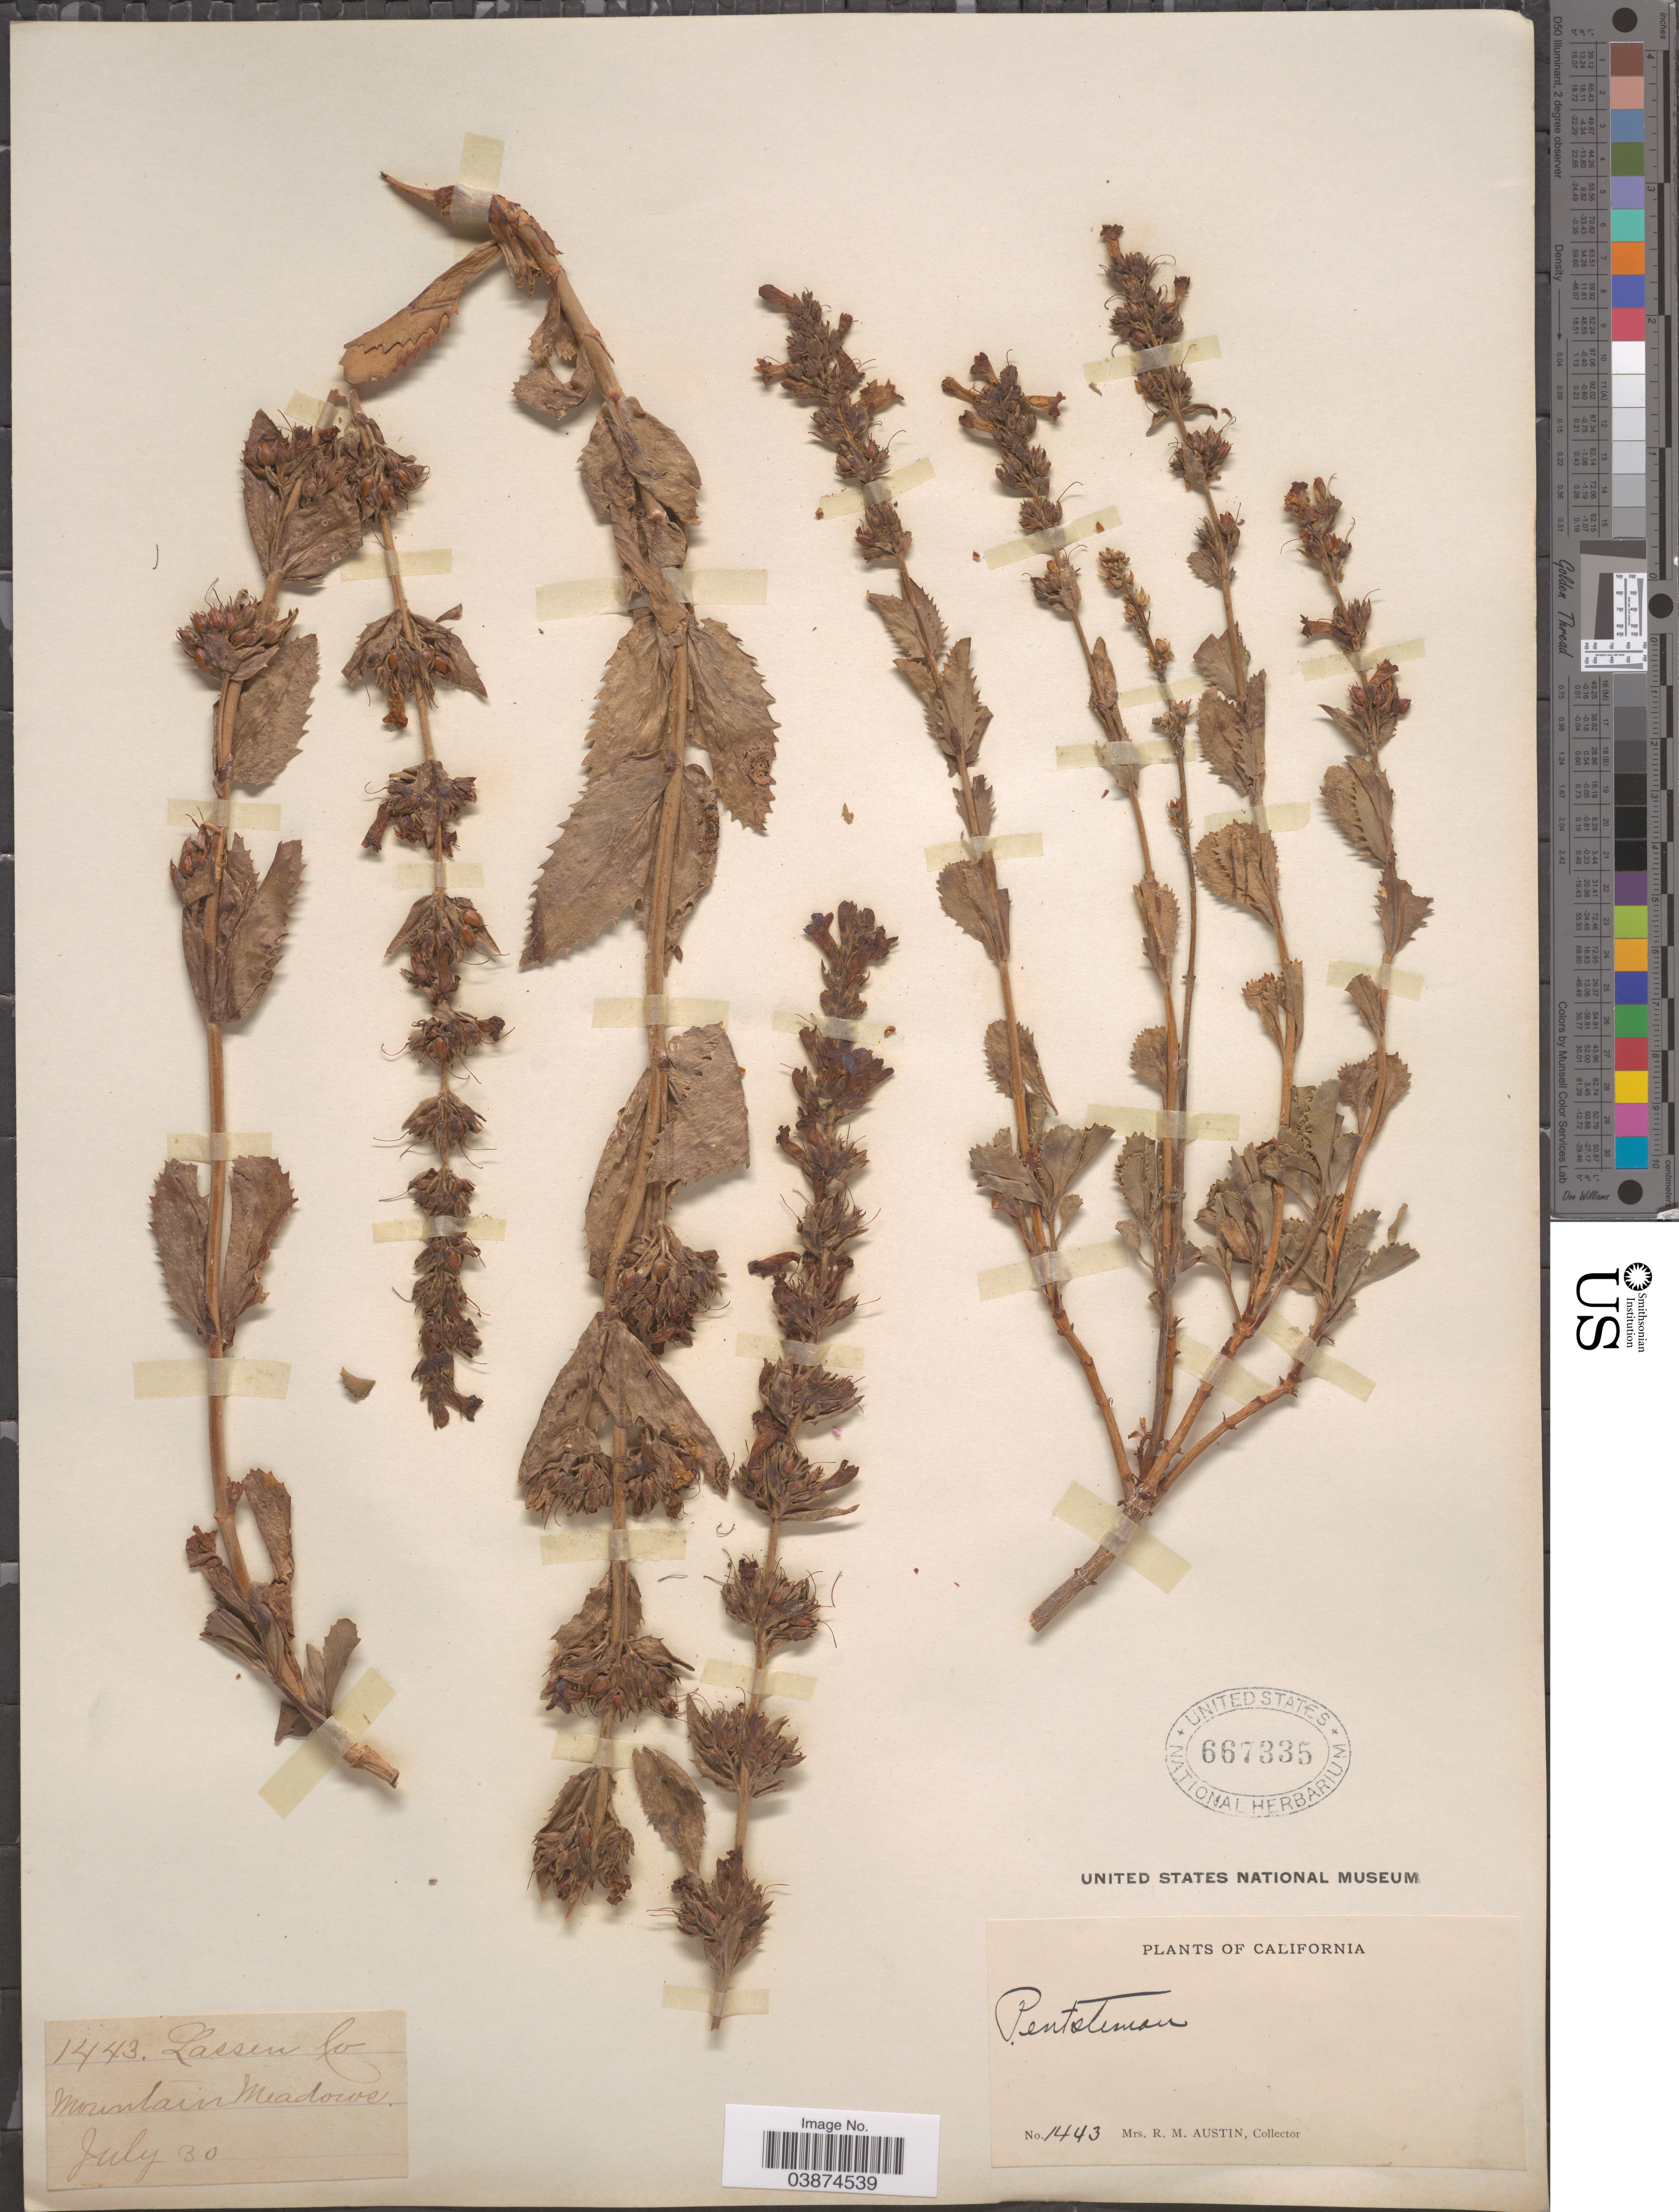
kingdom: Plantae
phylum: Tracheophyta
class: Magnoliopsida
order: Lamiales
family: Plantaginaceae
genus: Penstemon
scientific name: Penstemon deustus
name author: Douglas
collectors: R. Austin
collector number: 1443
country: United States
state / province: California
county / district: Lassen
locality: Lassen Co. Mountain Meadows.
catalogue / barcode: US 667335